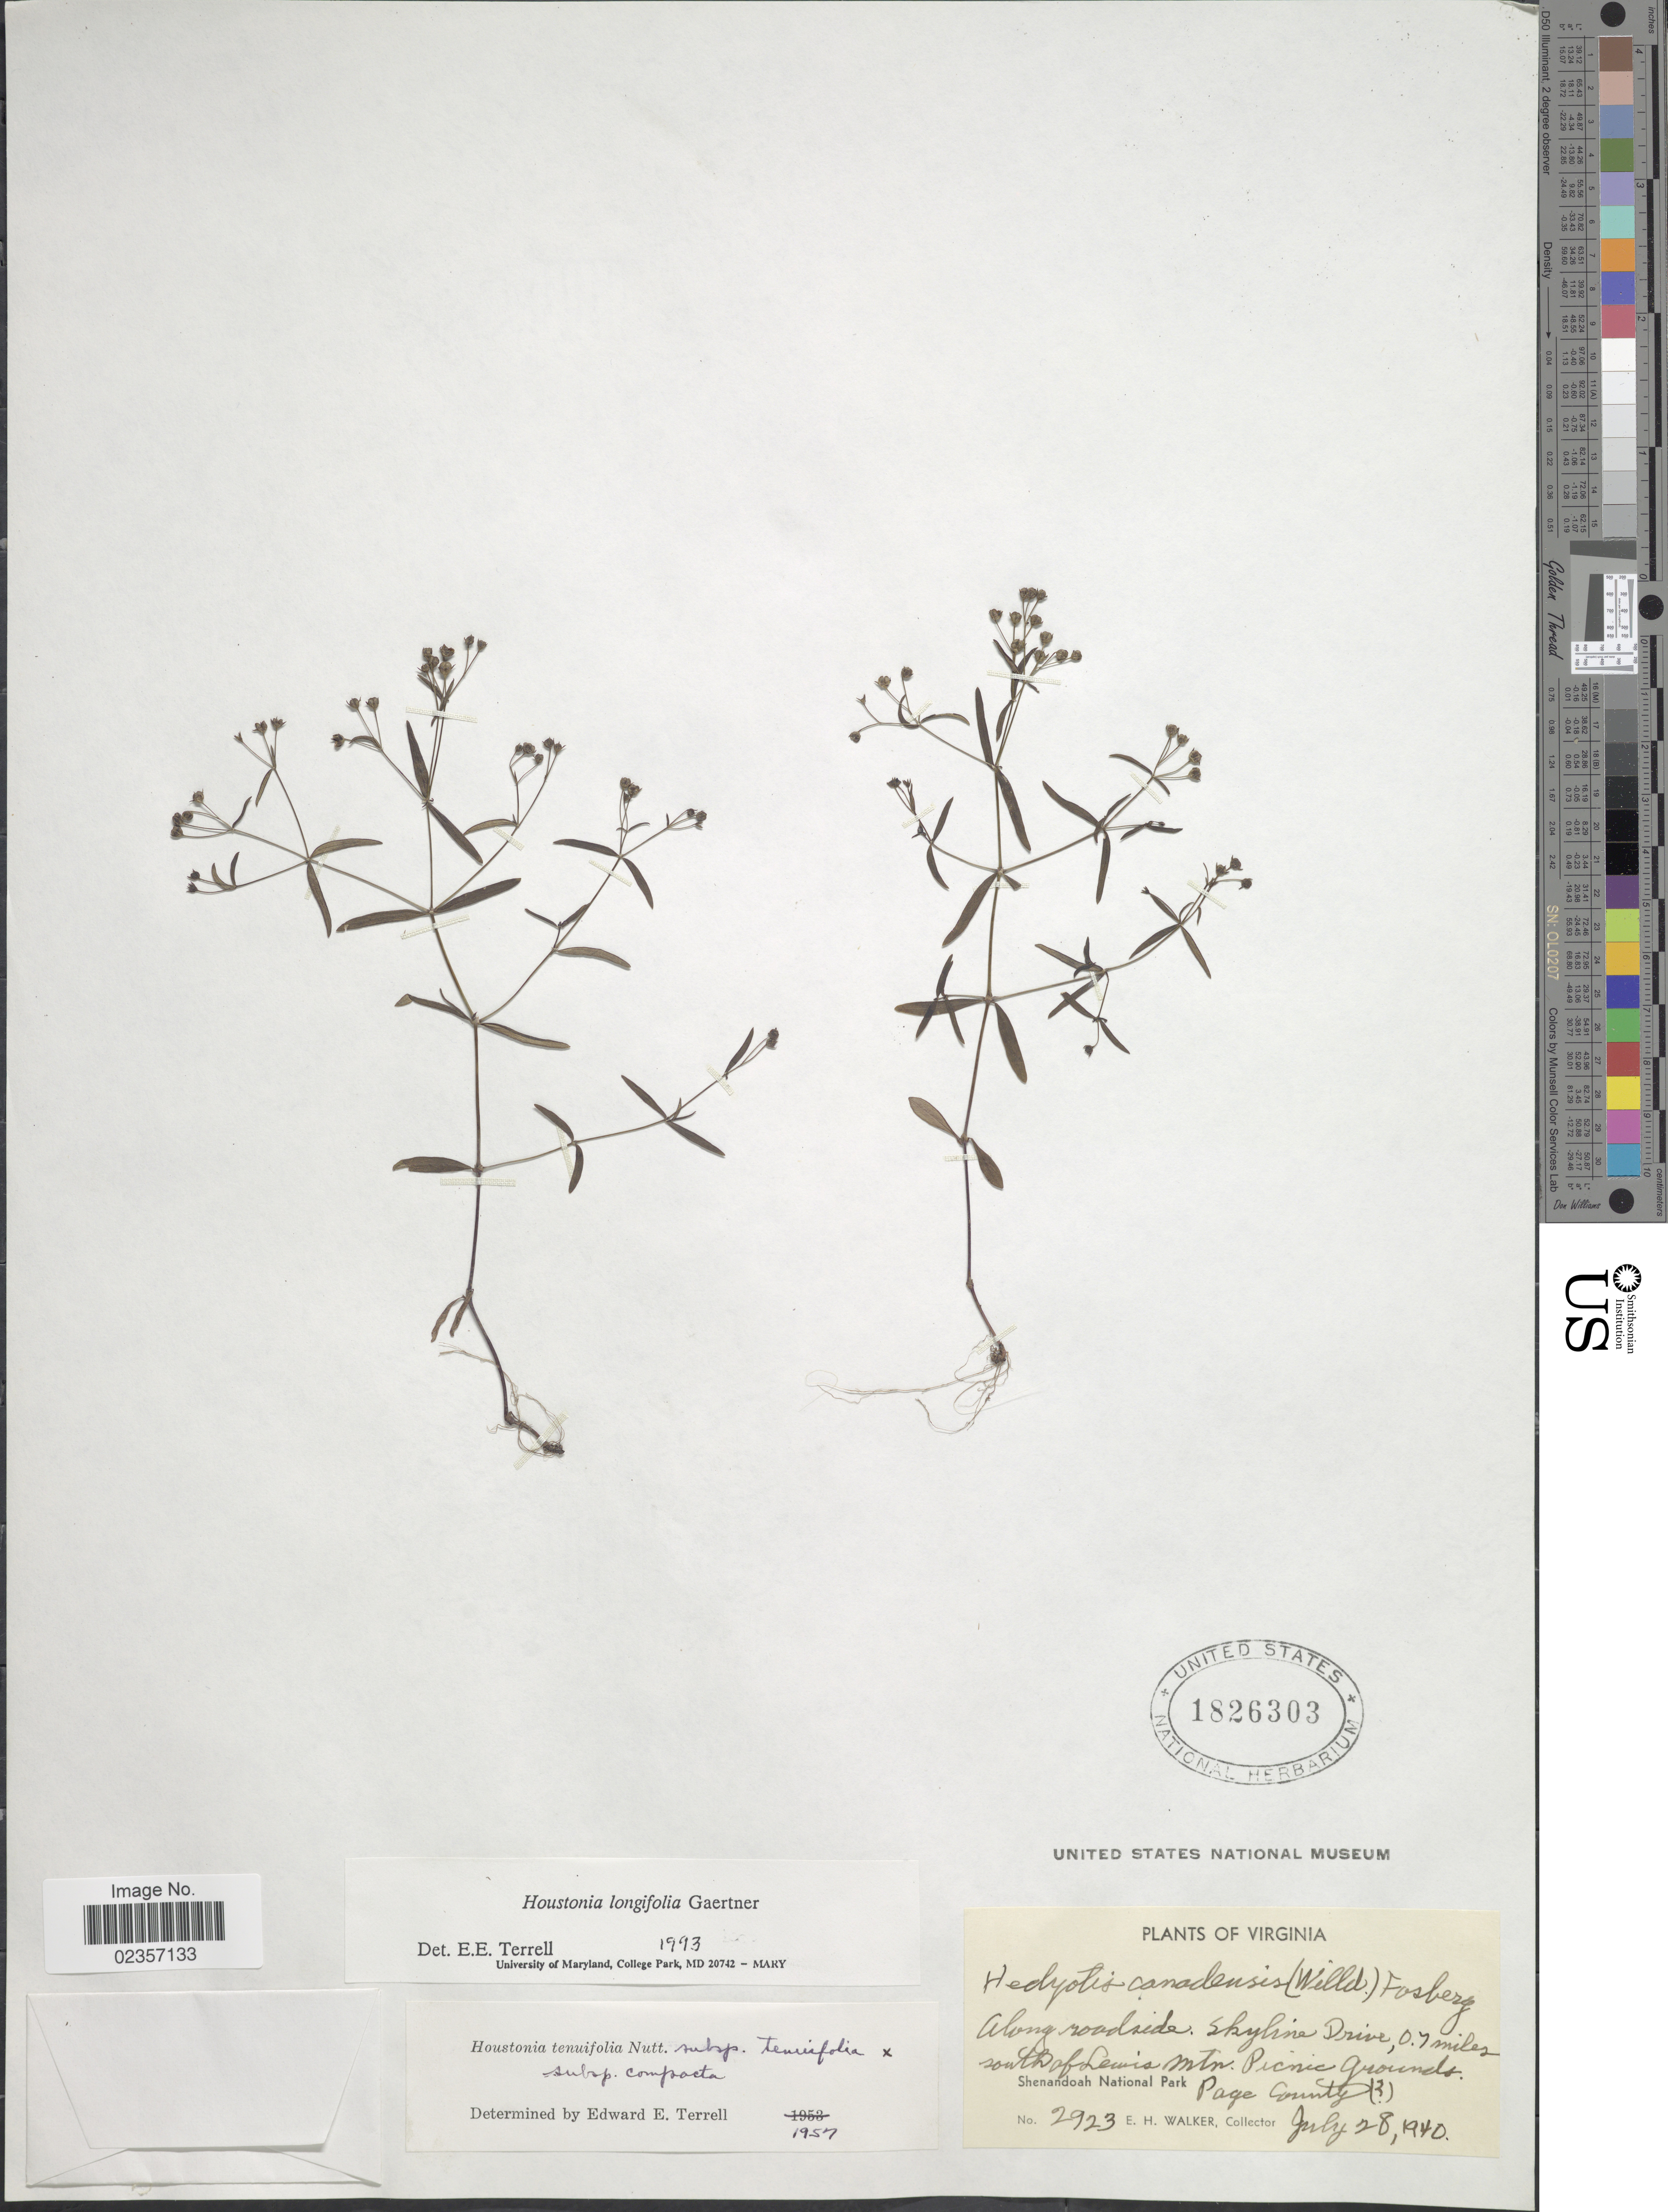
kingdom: Plantae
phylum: Tracheophyta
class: Magnoliopsida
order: Gentianales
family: Rubiaceae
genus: Houstonia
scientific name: Houstonia longifolia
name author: Gaertn.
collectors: E. H. Walker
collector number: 2923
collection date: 1940-07-28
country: United States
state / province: Virginia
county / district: Page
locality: Along roadside, Skyline Drive, 0.7 miles south of Lewis Mtn, Picnic grounds, Shenandoah National Park, Page County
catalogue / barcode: US 1826303